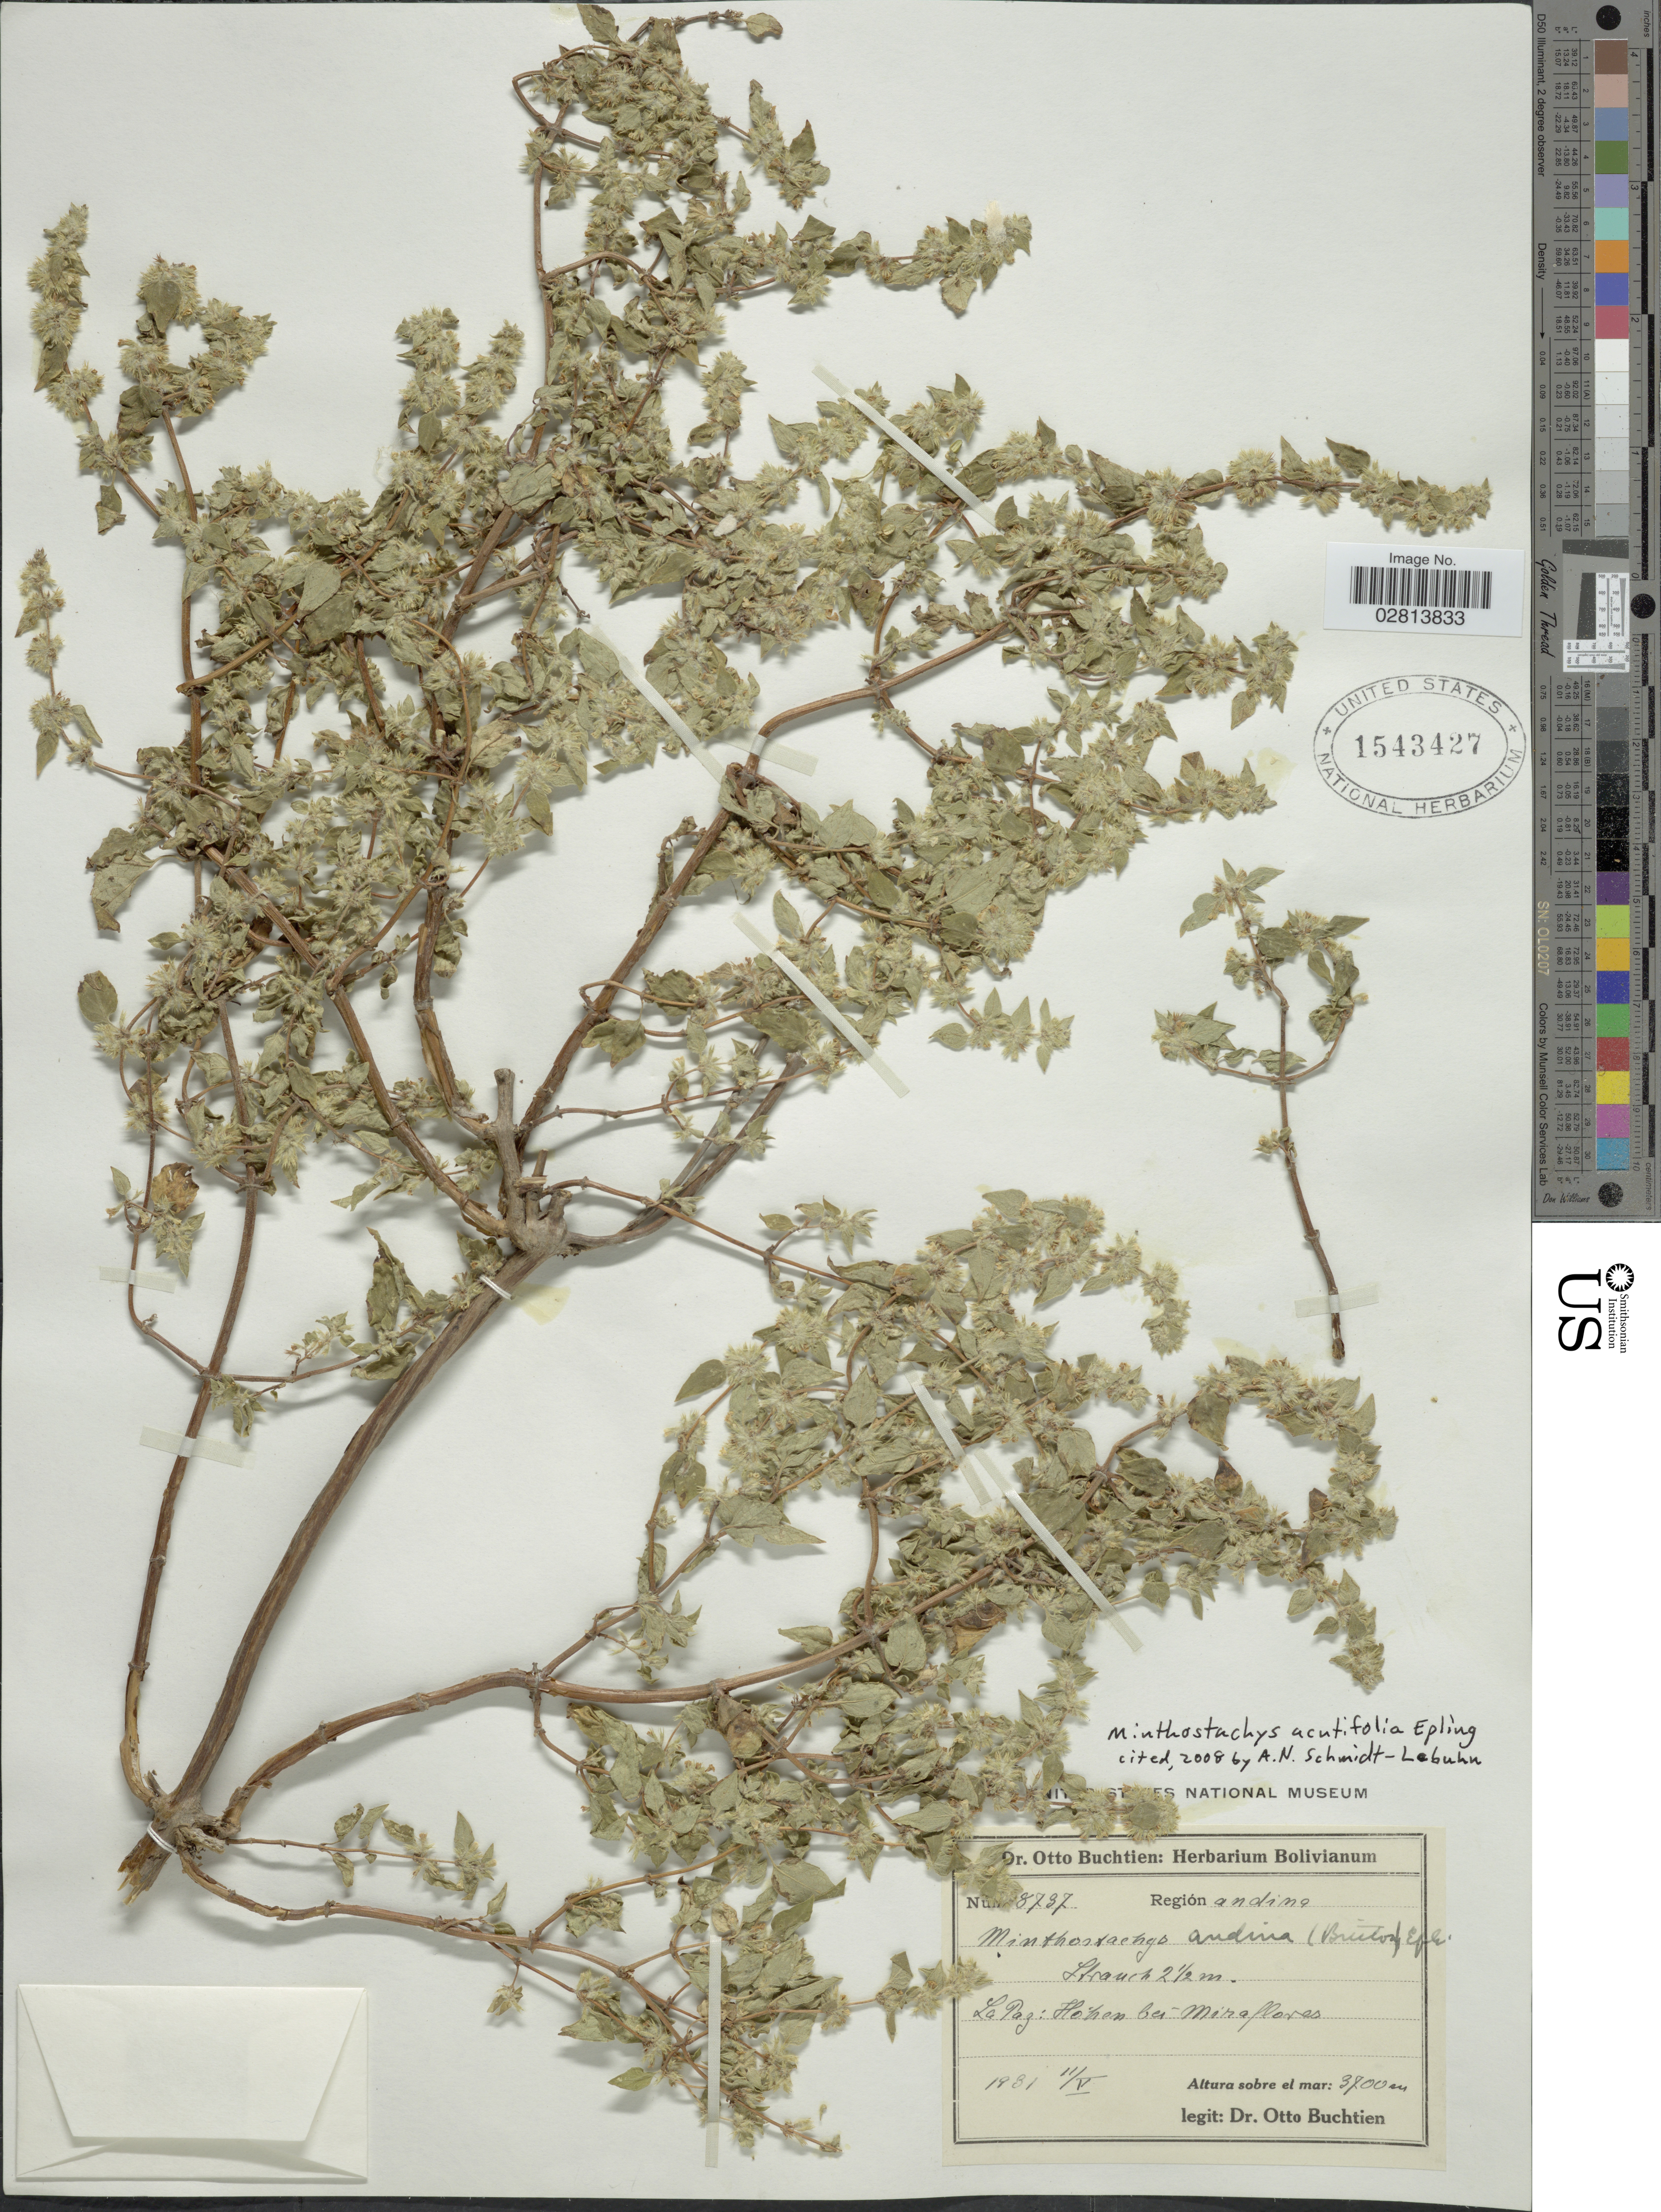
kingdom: Plantae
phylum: Tracheophyta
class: Magnoliopsida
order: Lamiales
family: Lamiaceae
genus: Minthostachys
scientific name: Minthostachys acutifolia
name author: Epling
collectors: O. Buchtien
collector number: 8737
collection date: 1931-05-11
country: Bolivia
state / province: La Paz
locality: Región andina, Hohen bei Miraflores.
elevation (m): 3700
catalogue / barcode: US 1543427